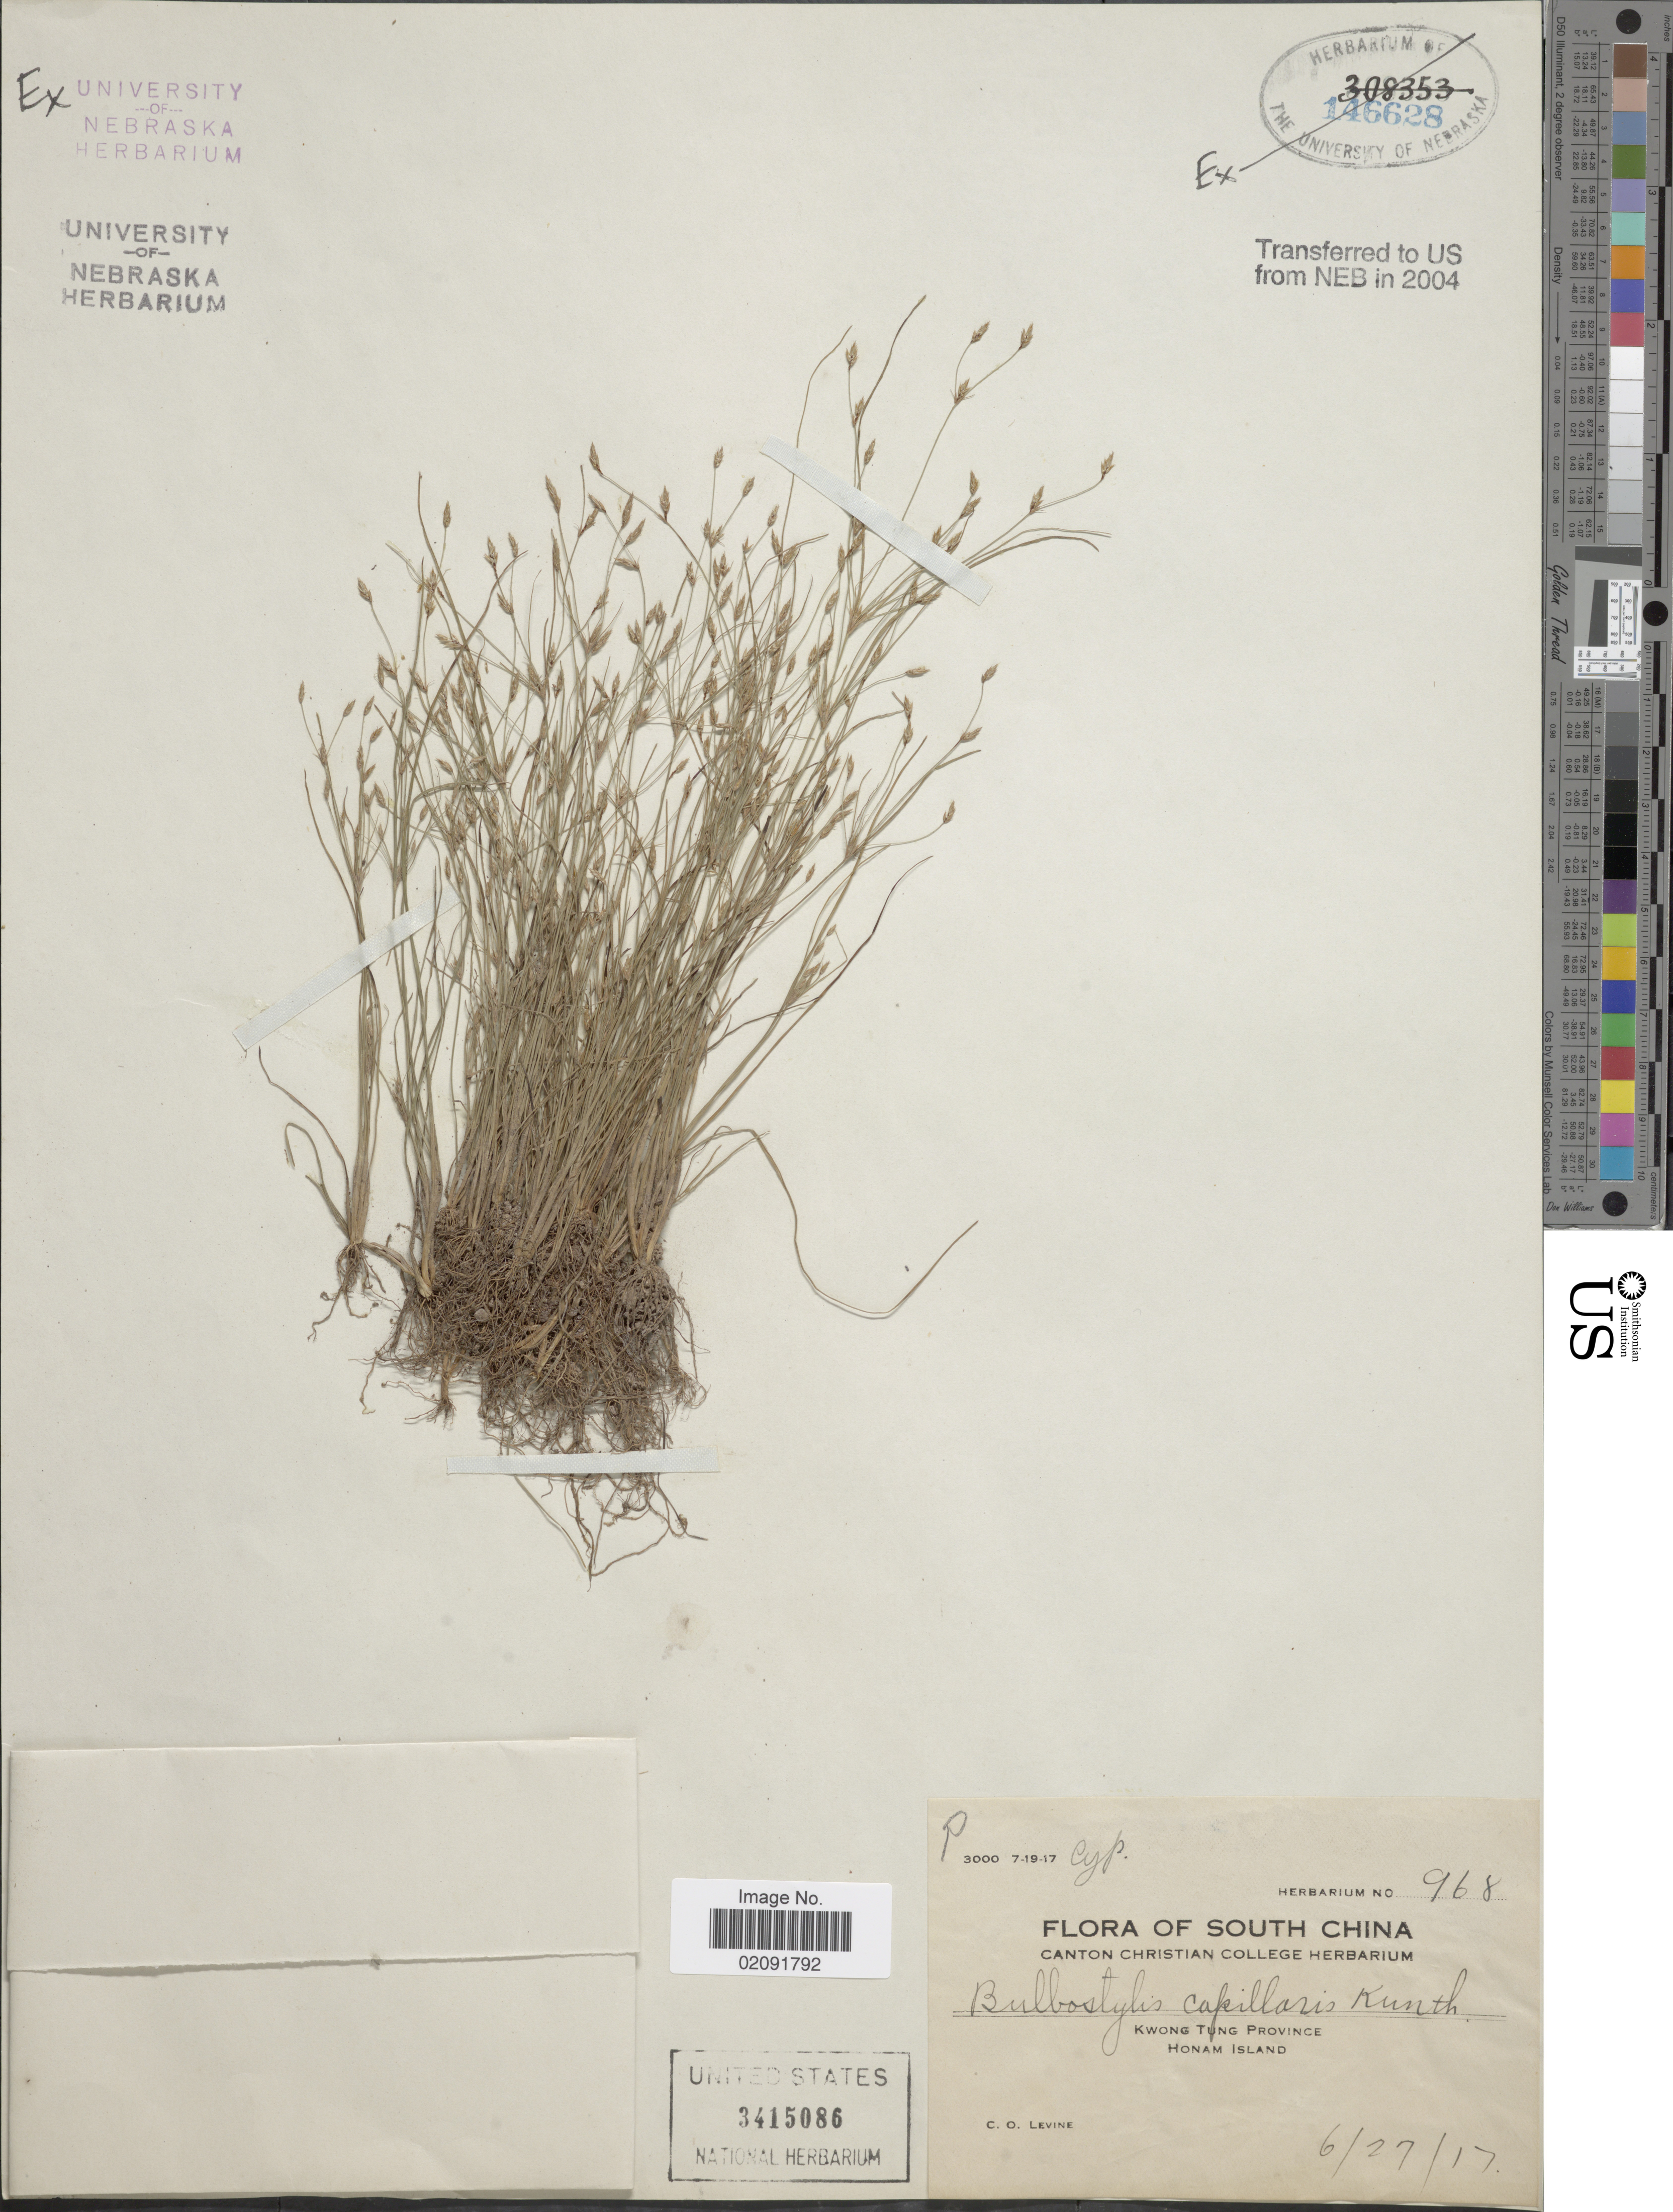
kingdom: Plantae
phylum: Tracheophyta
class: Liliopsida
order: Poales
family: Cyperaceae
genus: Bulbostylis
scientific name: Bulbostylis capillaris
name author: (L.) Kunth ex C.B. Clarke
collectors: C. O. Levine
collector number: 968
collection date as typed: Transcribed d/m/y: 27/6/17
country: China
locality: South China, Kwong Tung Province, Honam Island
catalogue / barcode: US 3415086